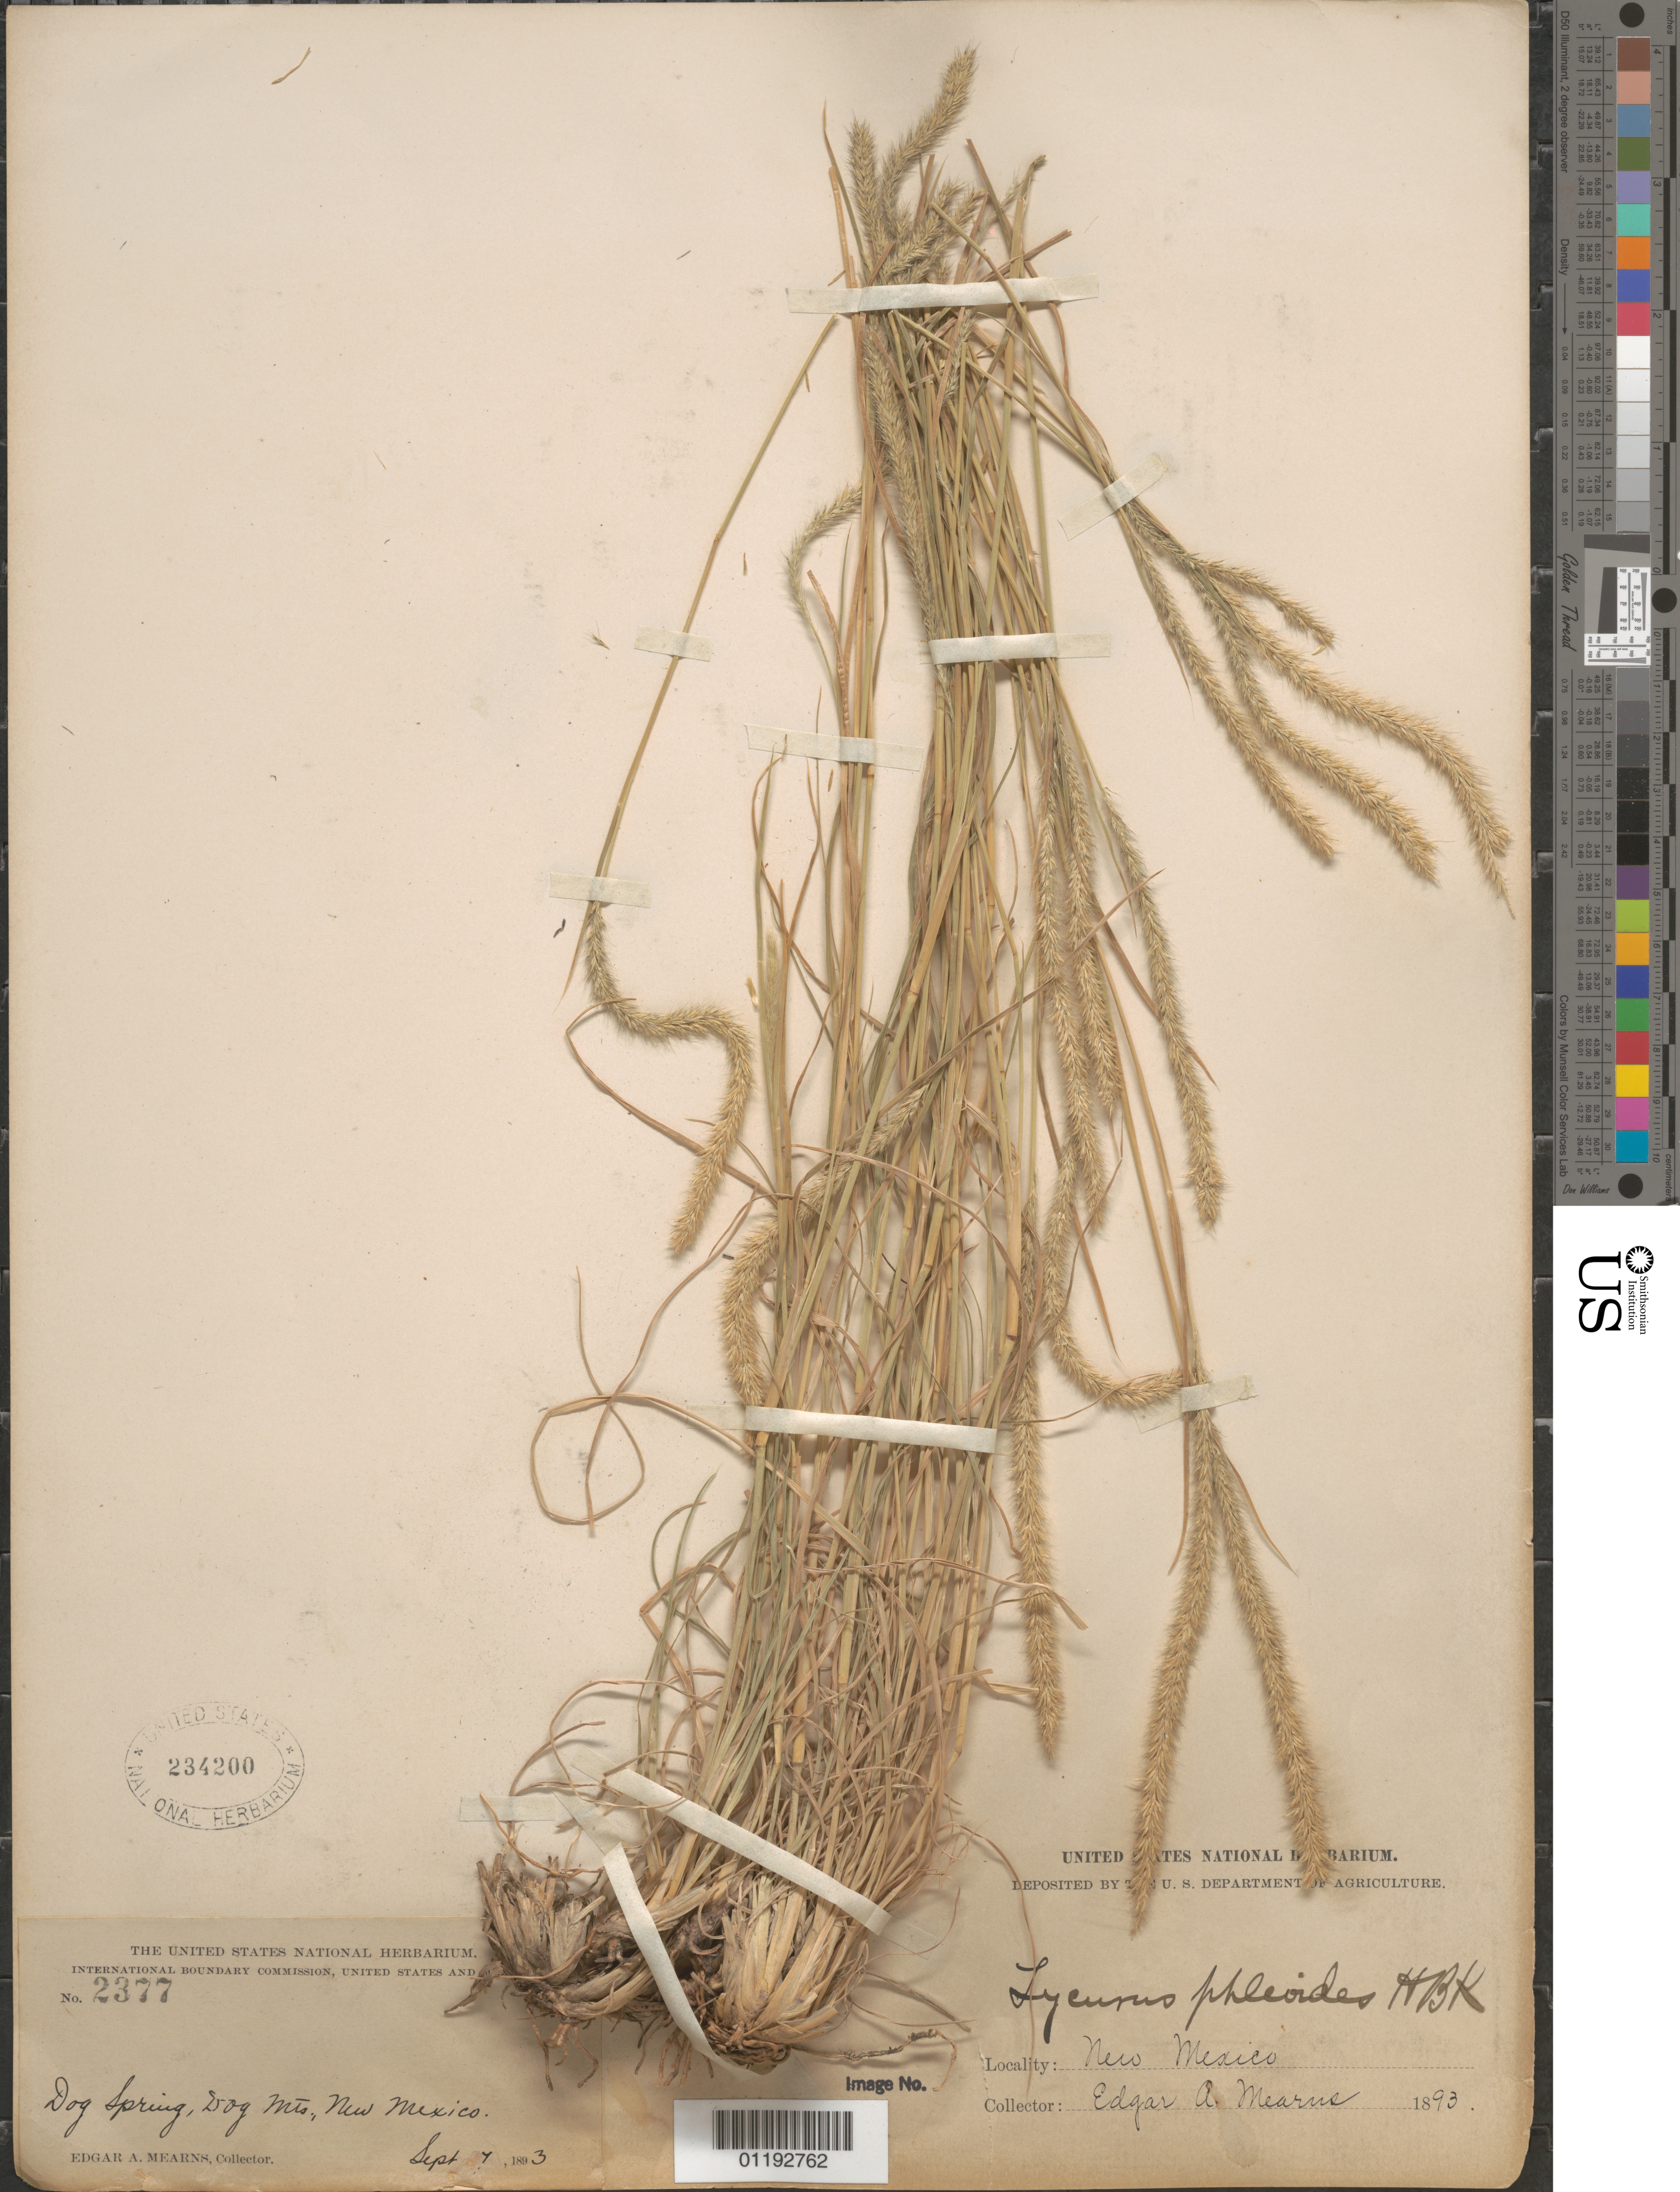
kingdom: Plantae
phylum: Tracheophyta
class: Liliopsida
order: Poales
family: Poaceae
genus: Lycurus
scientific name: Lycurus phleoides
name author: Kunth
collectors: E. A. Mearns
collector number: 2377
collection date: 1893-09-07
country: United States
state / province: New Mexico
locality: Dog Spring, Dog Mts.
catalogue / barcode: US 234200